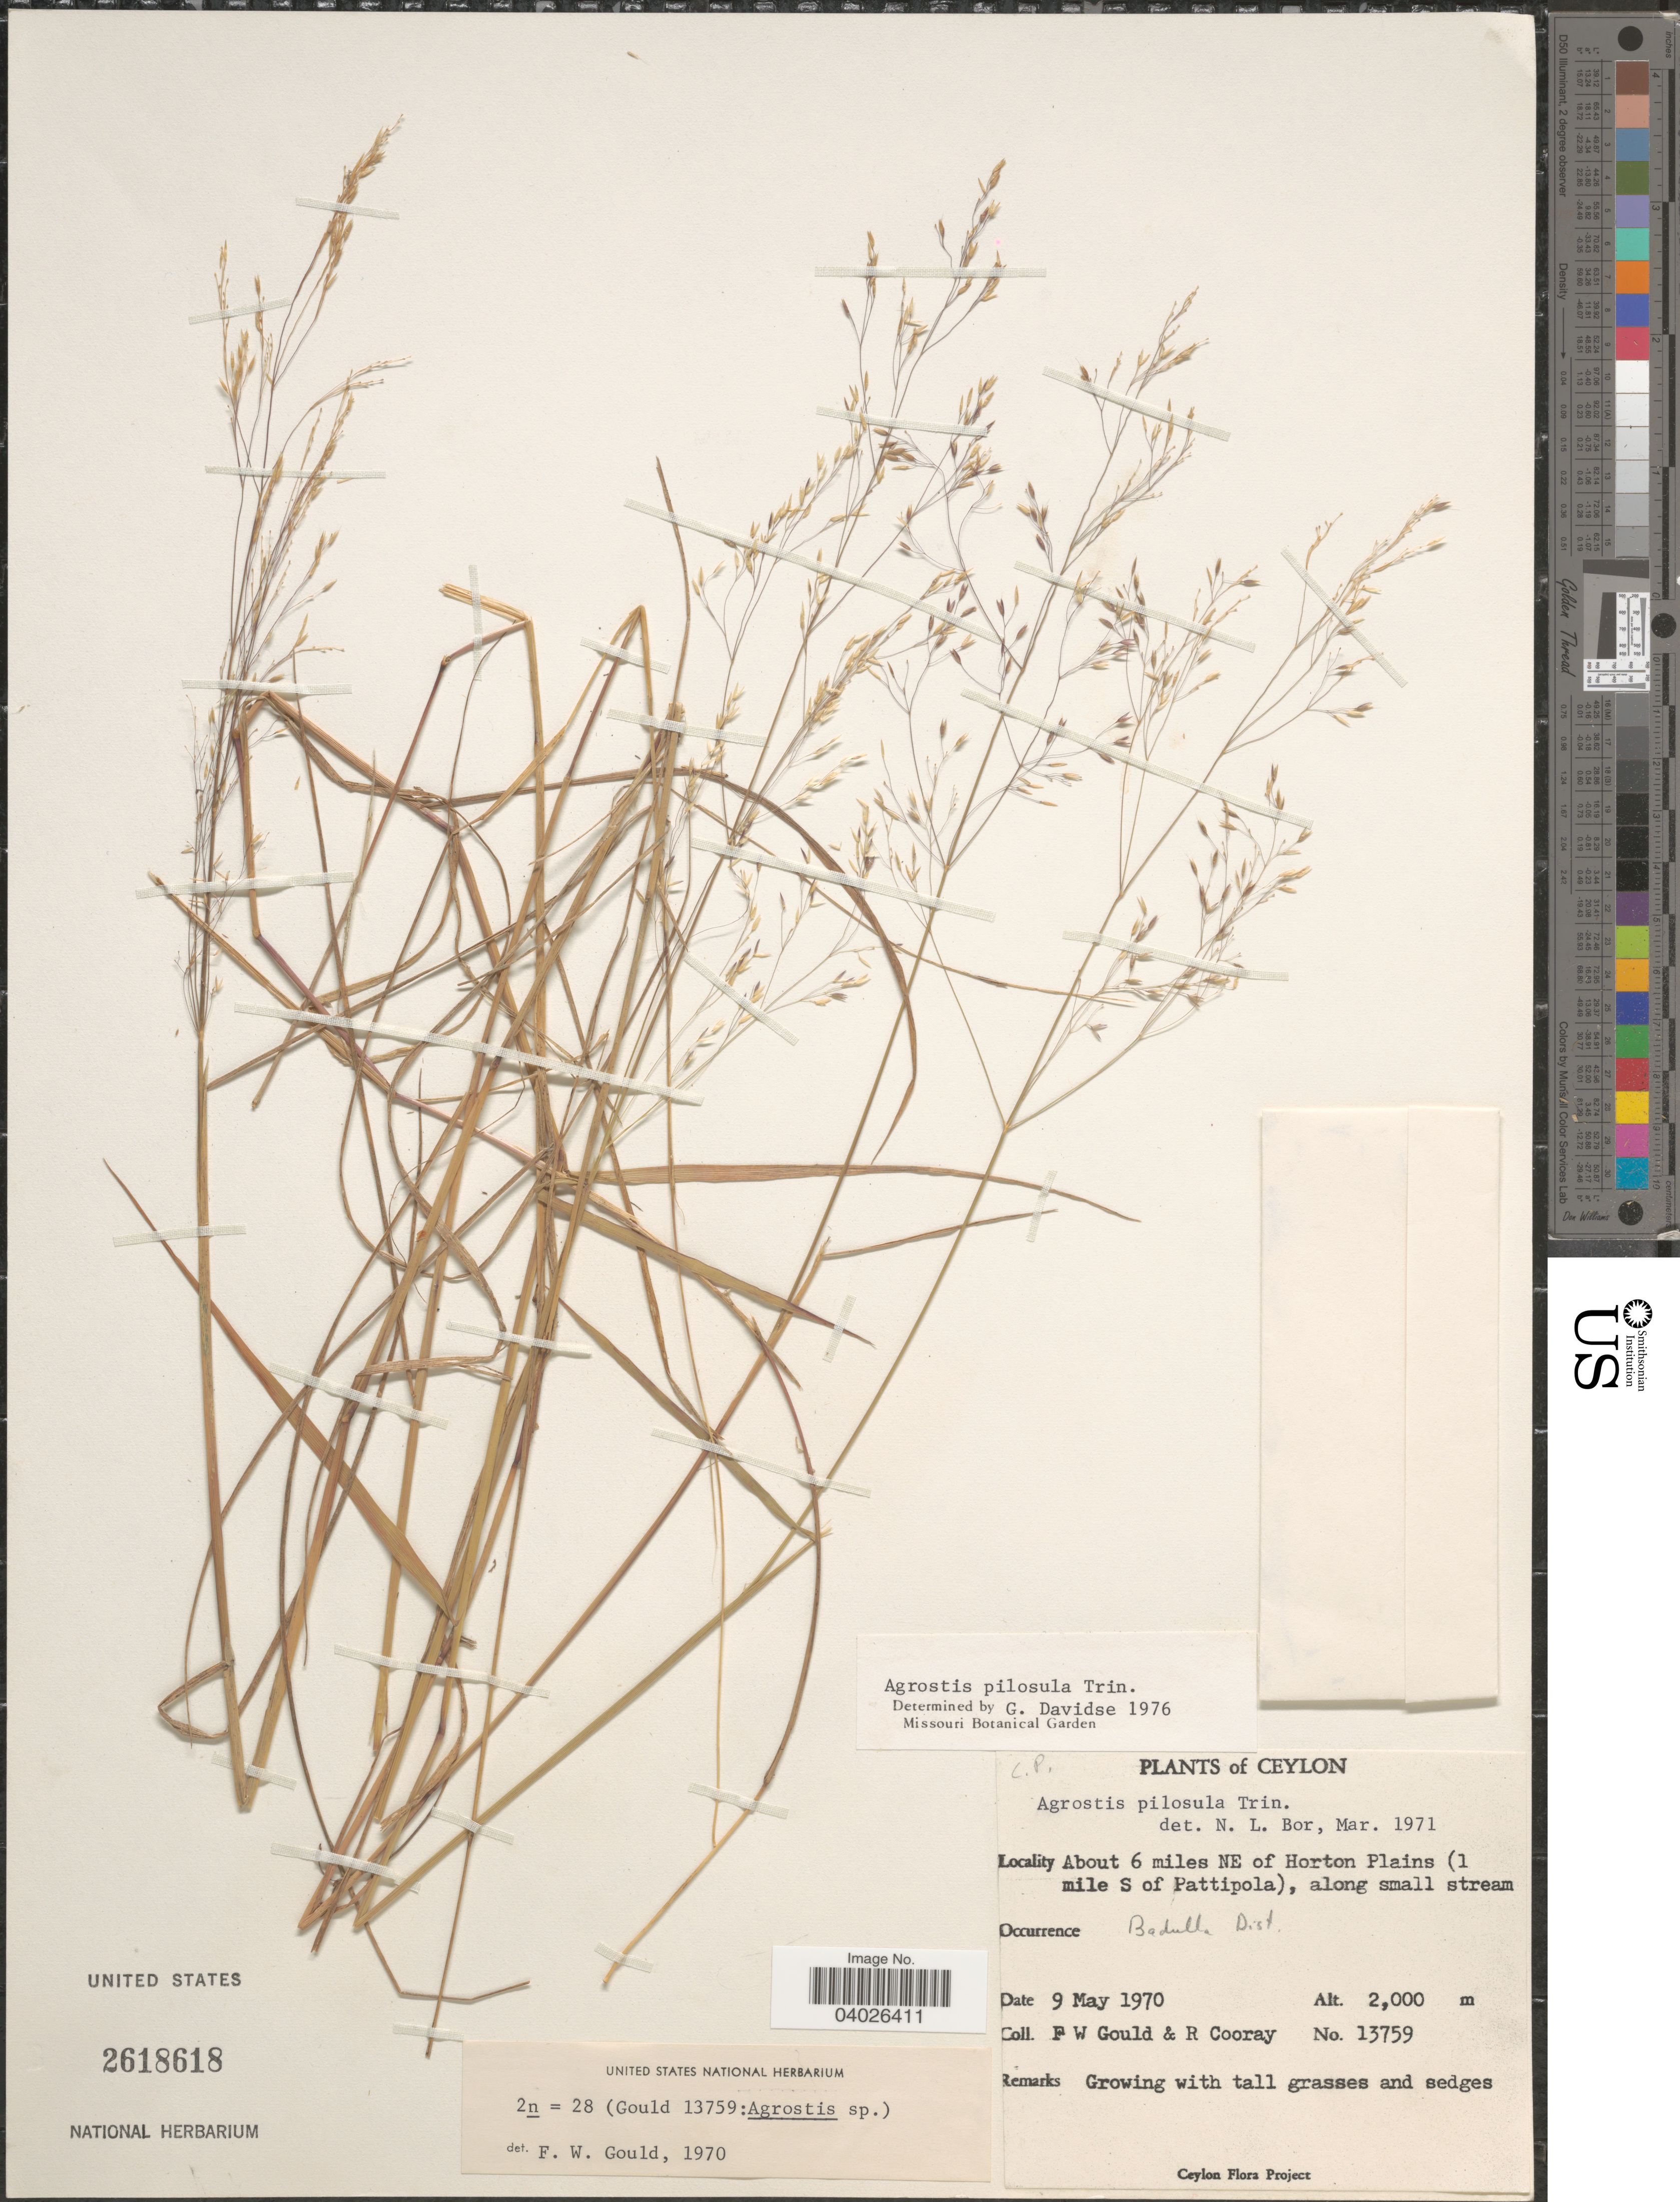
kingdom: Plantae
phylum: Tracheophyta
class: Liliopsida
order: Poales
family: Poaceae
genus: Agrostis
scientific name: Agrostis pilosula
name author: Trin.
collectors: F. W. Gould & R. Cooray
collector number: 13759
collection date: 1970-05-09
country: Sri Lanka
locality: Ceylon. About 6 miles NE of Horton Plains (1 mile S of Pattipola). Badulla Dist.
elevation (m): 2000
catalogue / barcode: US 2618618